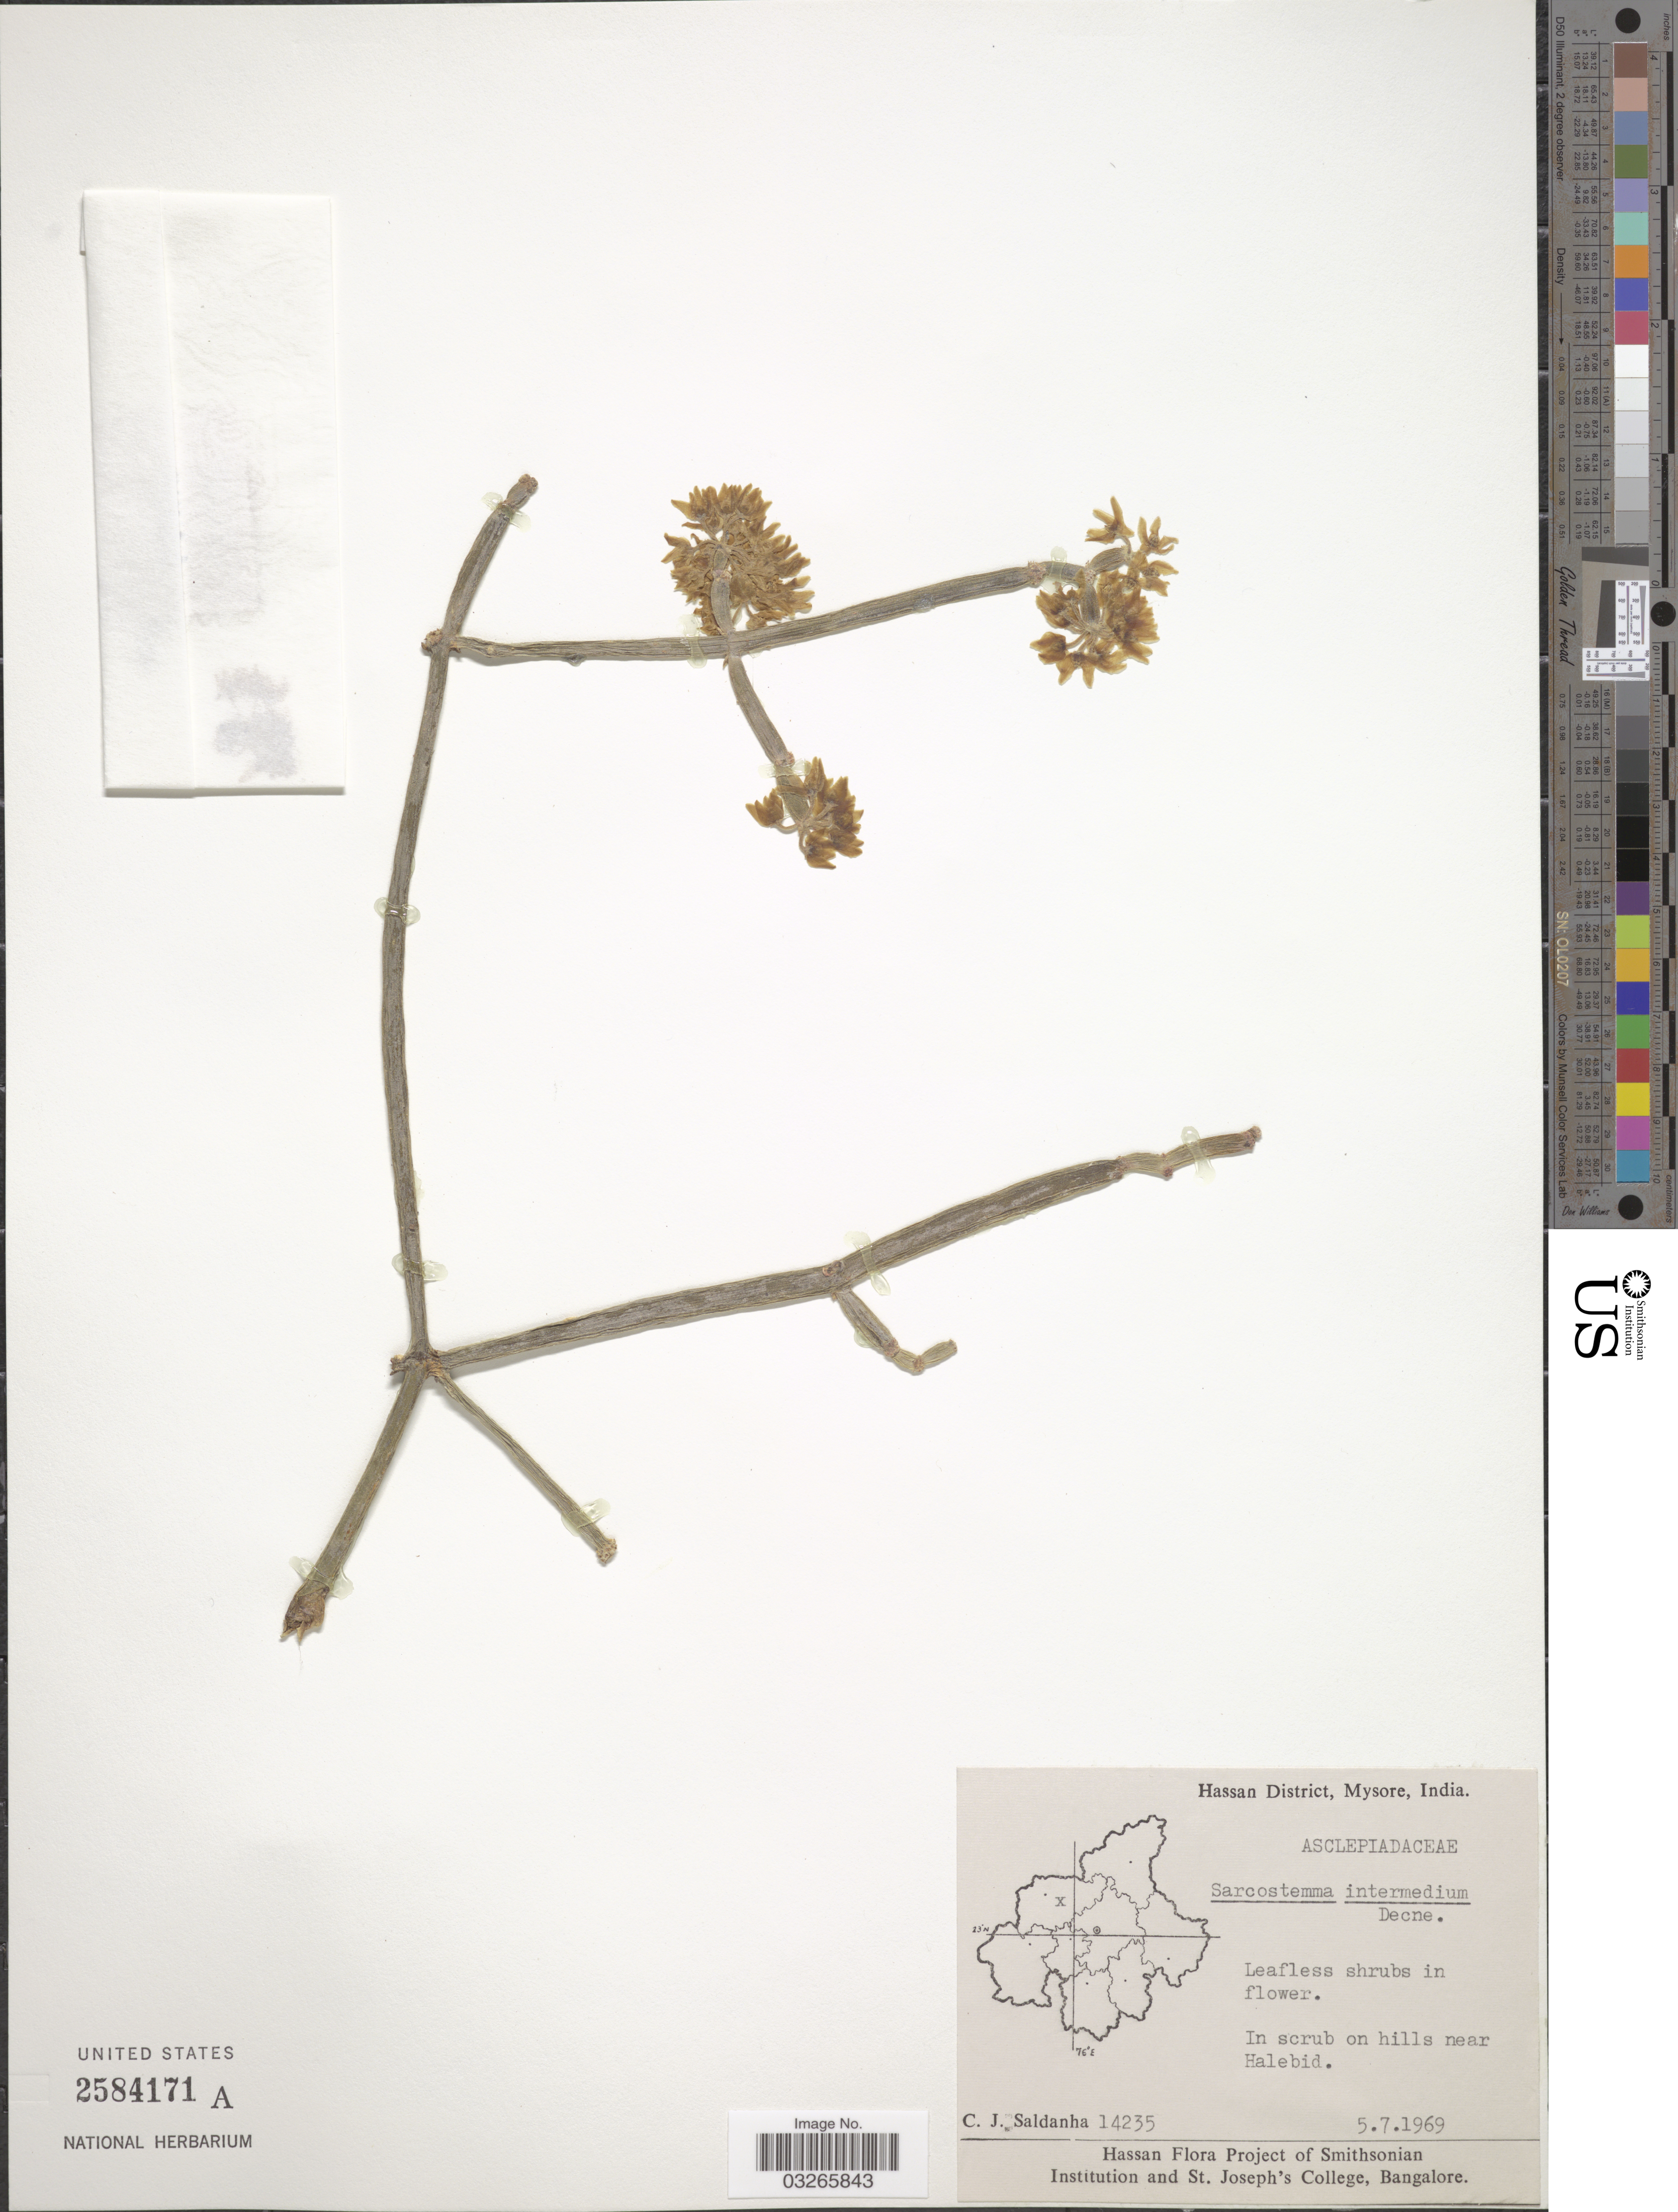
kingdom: Plantae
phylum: Tracheophyta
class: Magnoliopsida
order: Gentianales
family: Apocynaceae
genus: Sarcostemma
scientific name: Sarcostemma intermedium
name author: Decne.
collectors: C. J. Saldanha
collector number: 14235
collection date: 1969-07-05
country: India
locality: Hassan District, Mysore. In scrub on hills near Halebid.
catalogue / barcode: US 2584171A